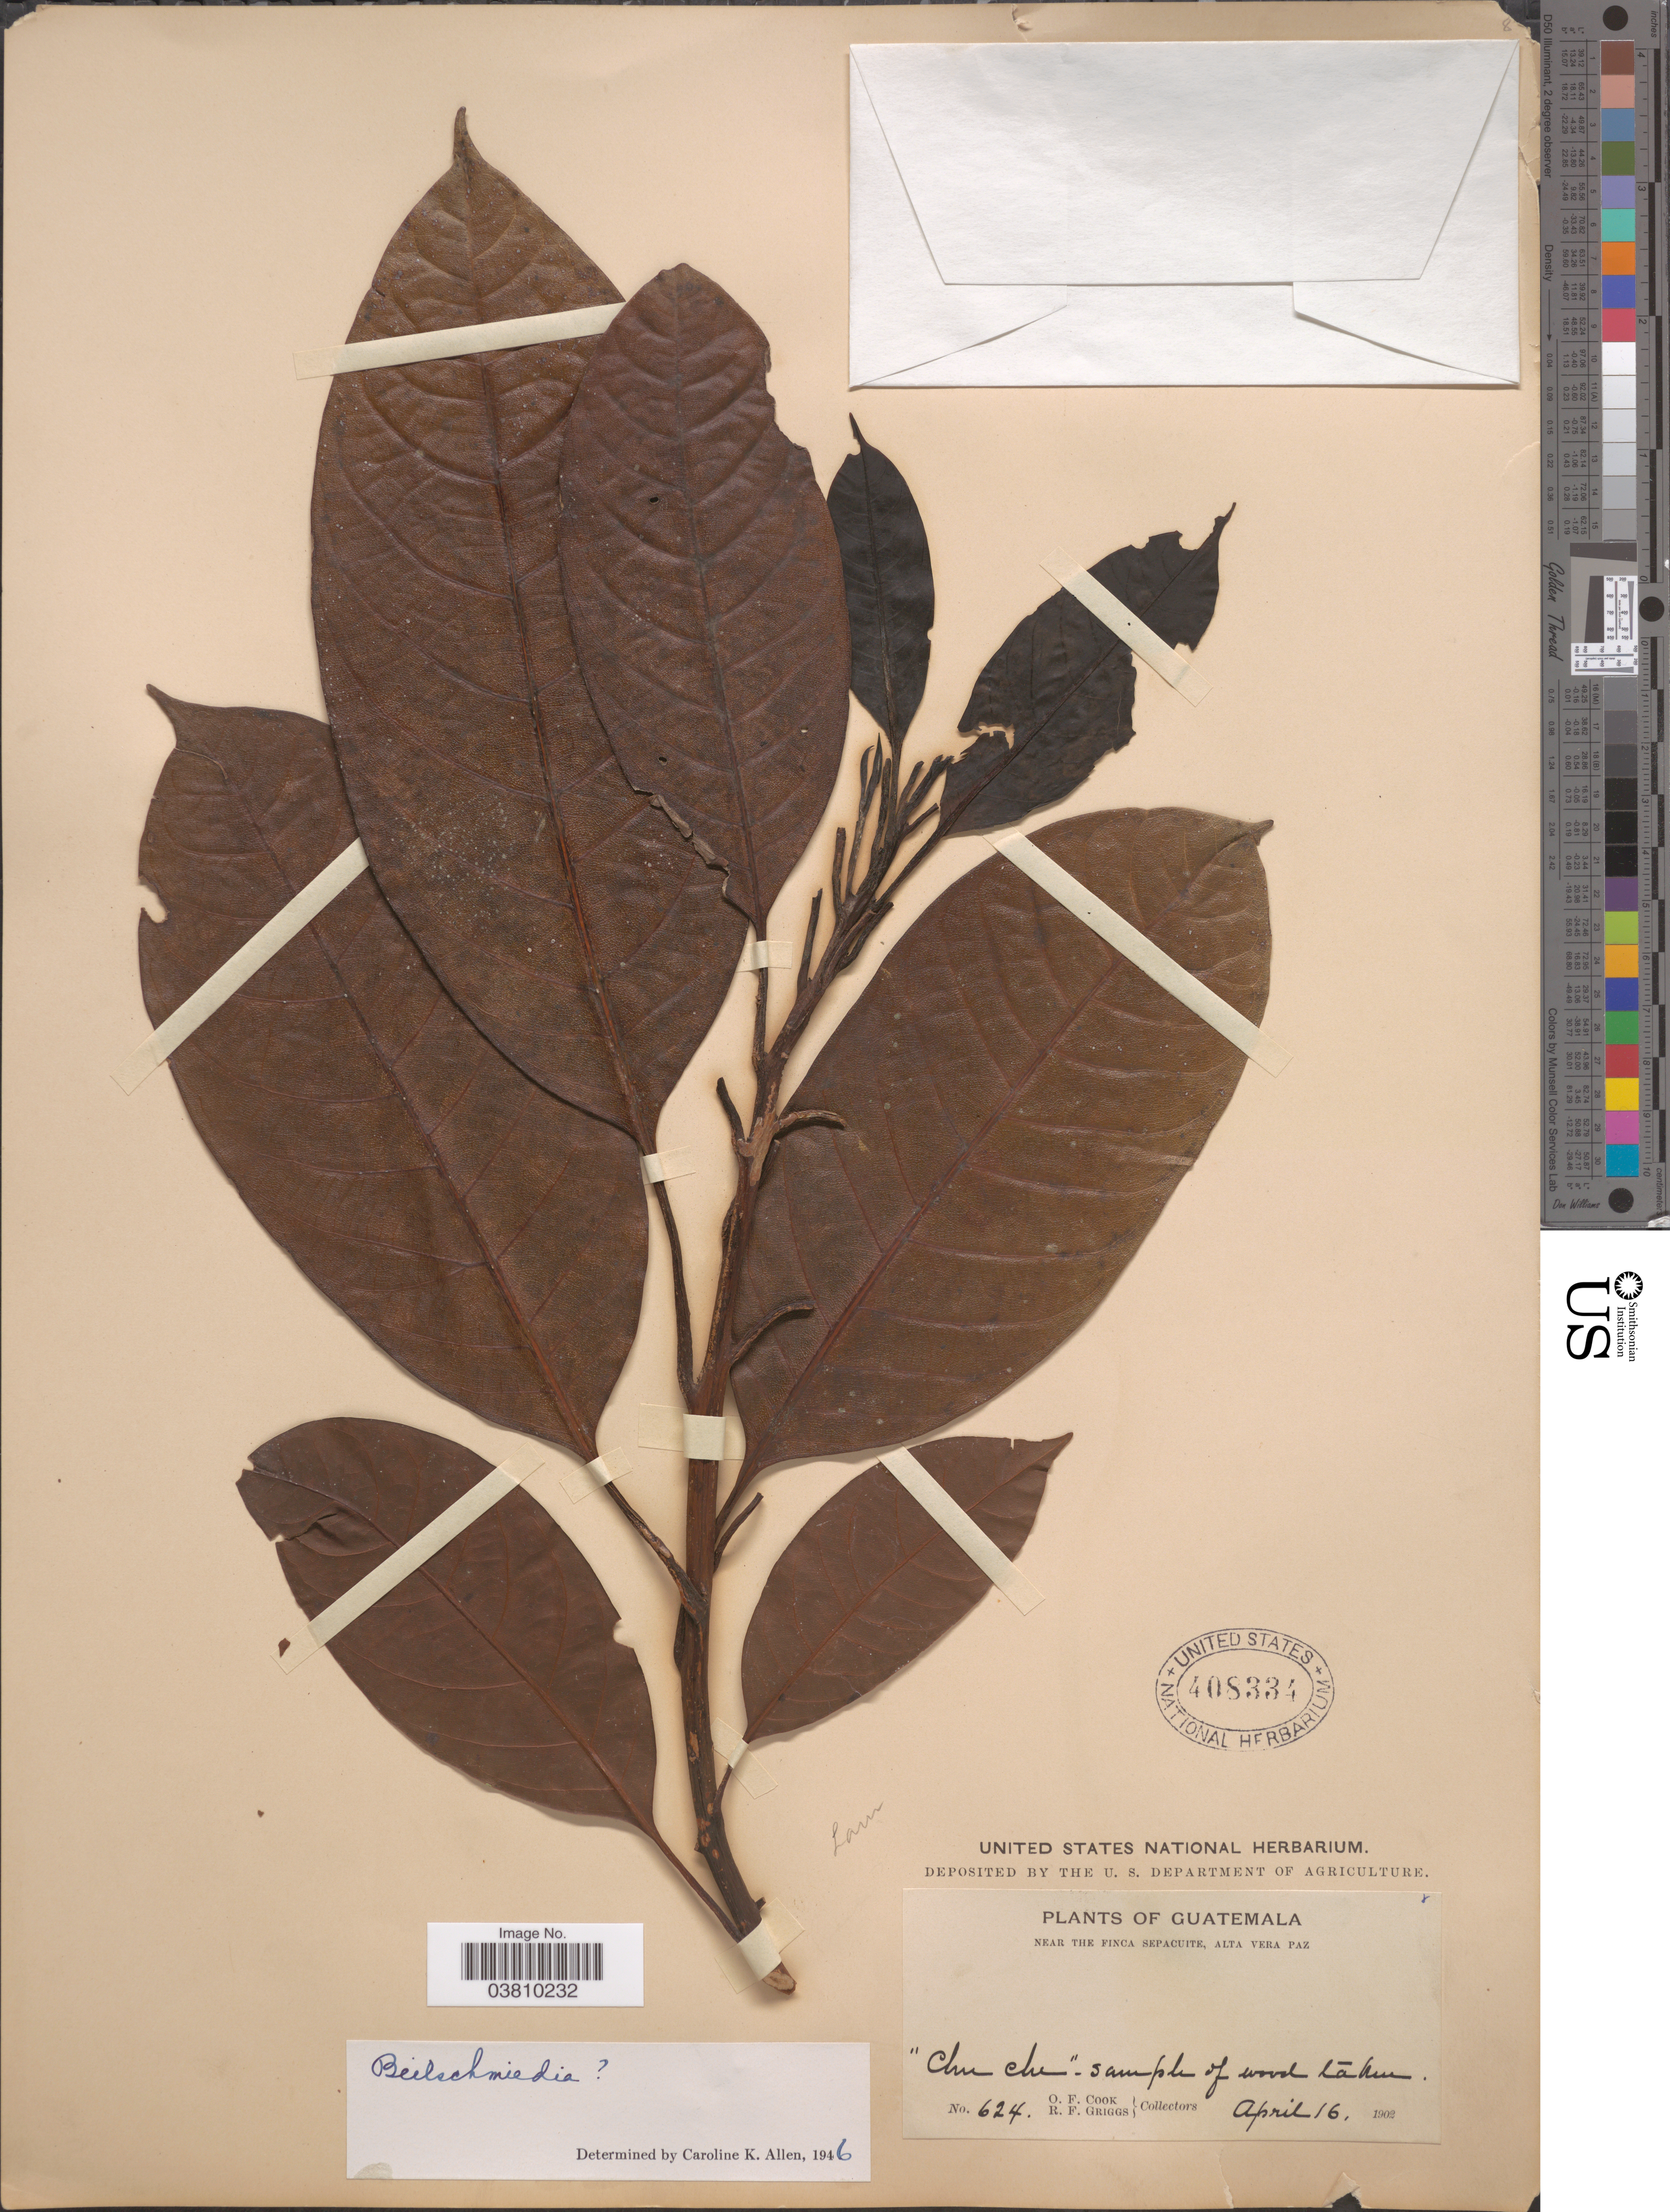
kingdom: Plantae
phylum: Tracheophyta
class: Magnoliopsida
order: Laurales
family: Lauraceae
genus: Beilschmiedia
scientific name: Beilschmiedia sp.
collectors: O. F. Cook & R. F. Griggs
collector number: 624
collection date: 1902-04-16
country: Guatemala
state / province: Alta Verapaz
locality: Near the Finca Sepacuite, Alta Vera Paz.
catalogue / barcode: US 408334